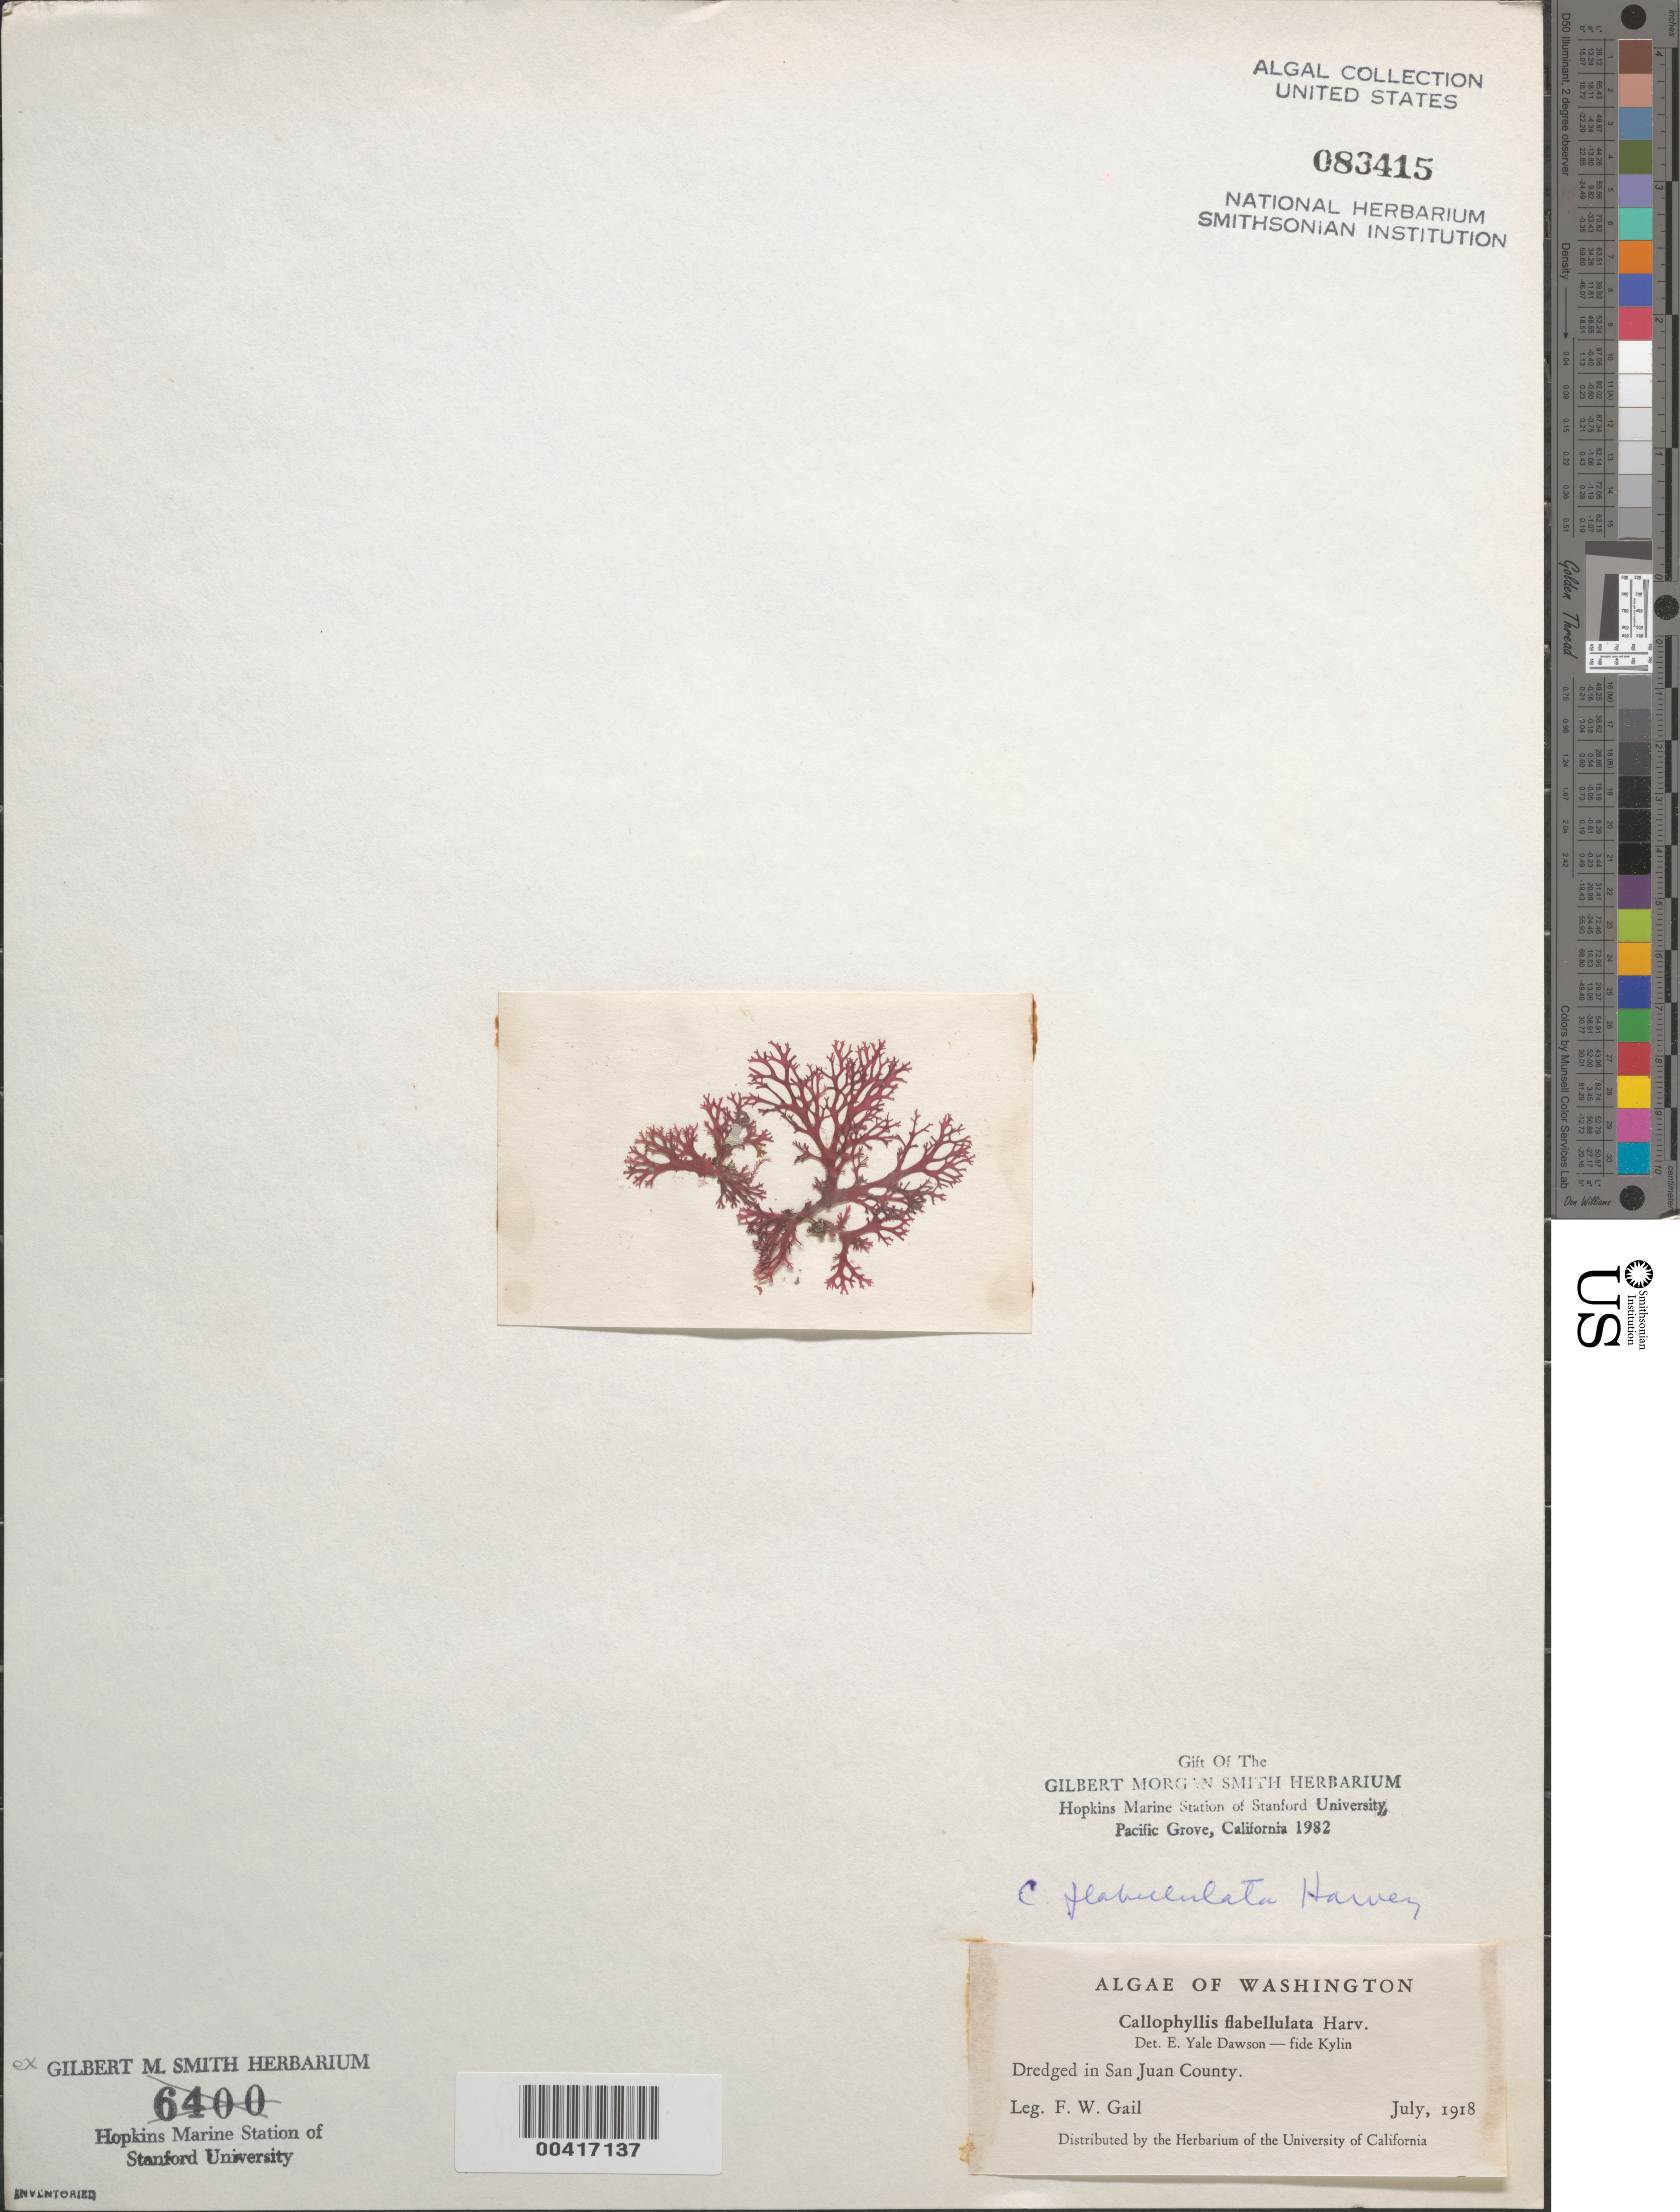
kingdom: Plantae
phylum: Rhodophyta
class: Florideophyceae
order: Gigartinales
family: Kallymeniaceae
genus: Callophyllis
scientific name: Callophyllis flabellulata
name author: Harv.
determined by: Dawson, E. Y.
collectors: F. Gail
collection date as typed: Jul 1918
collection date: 1918-07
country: United States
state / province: Washington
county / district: San Juan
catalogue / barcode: US 83415